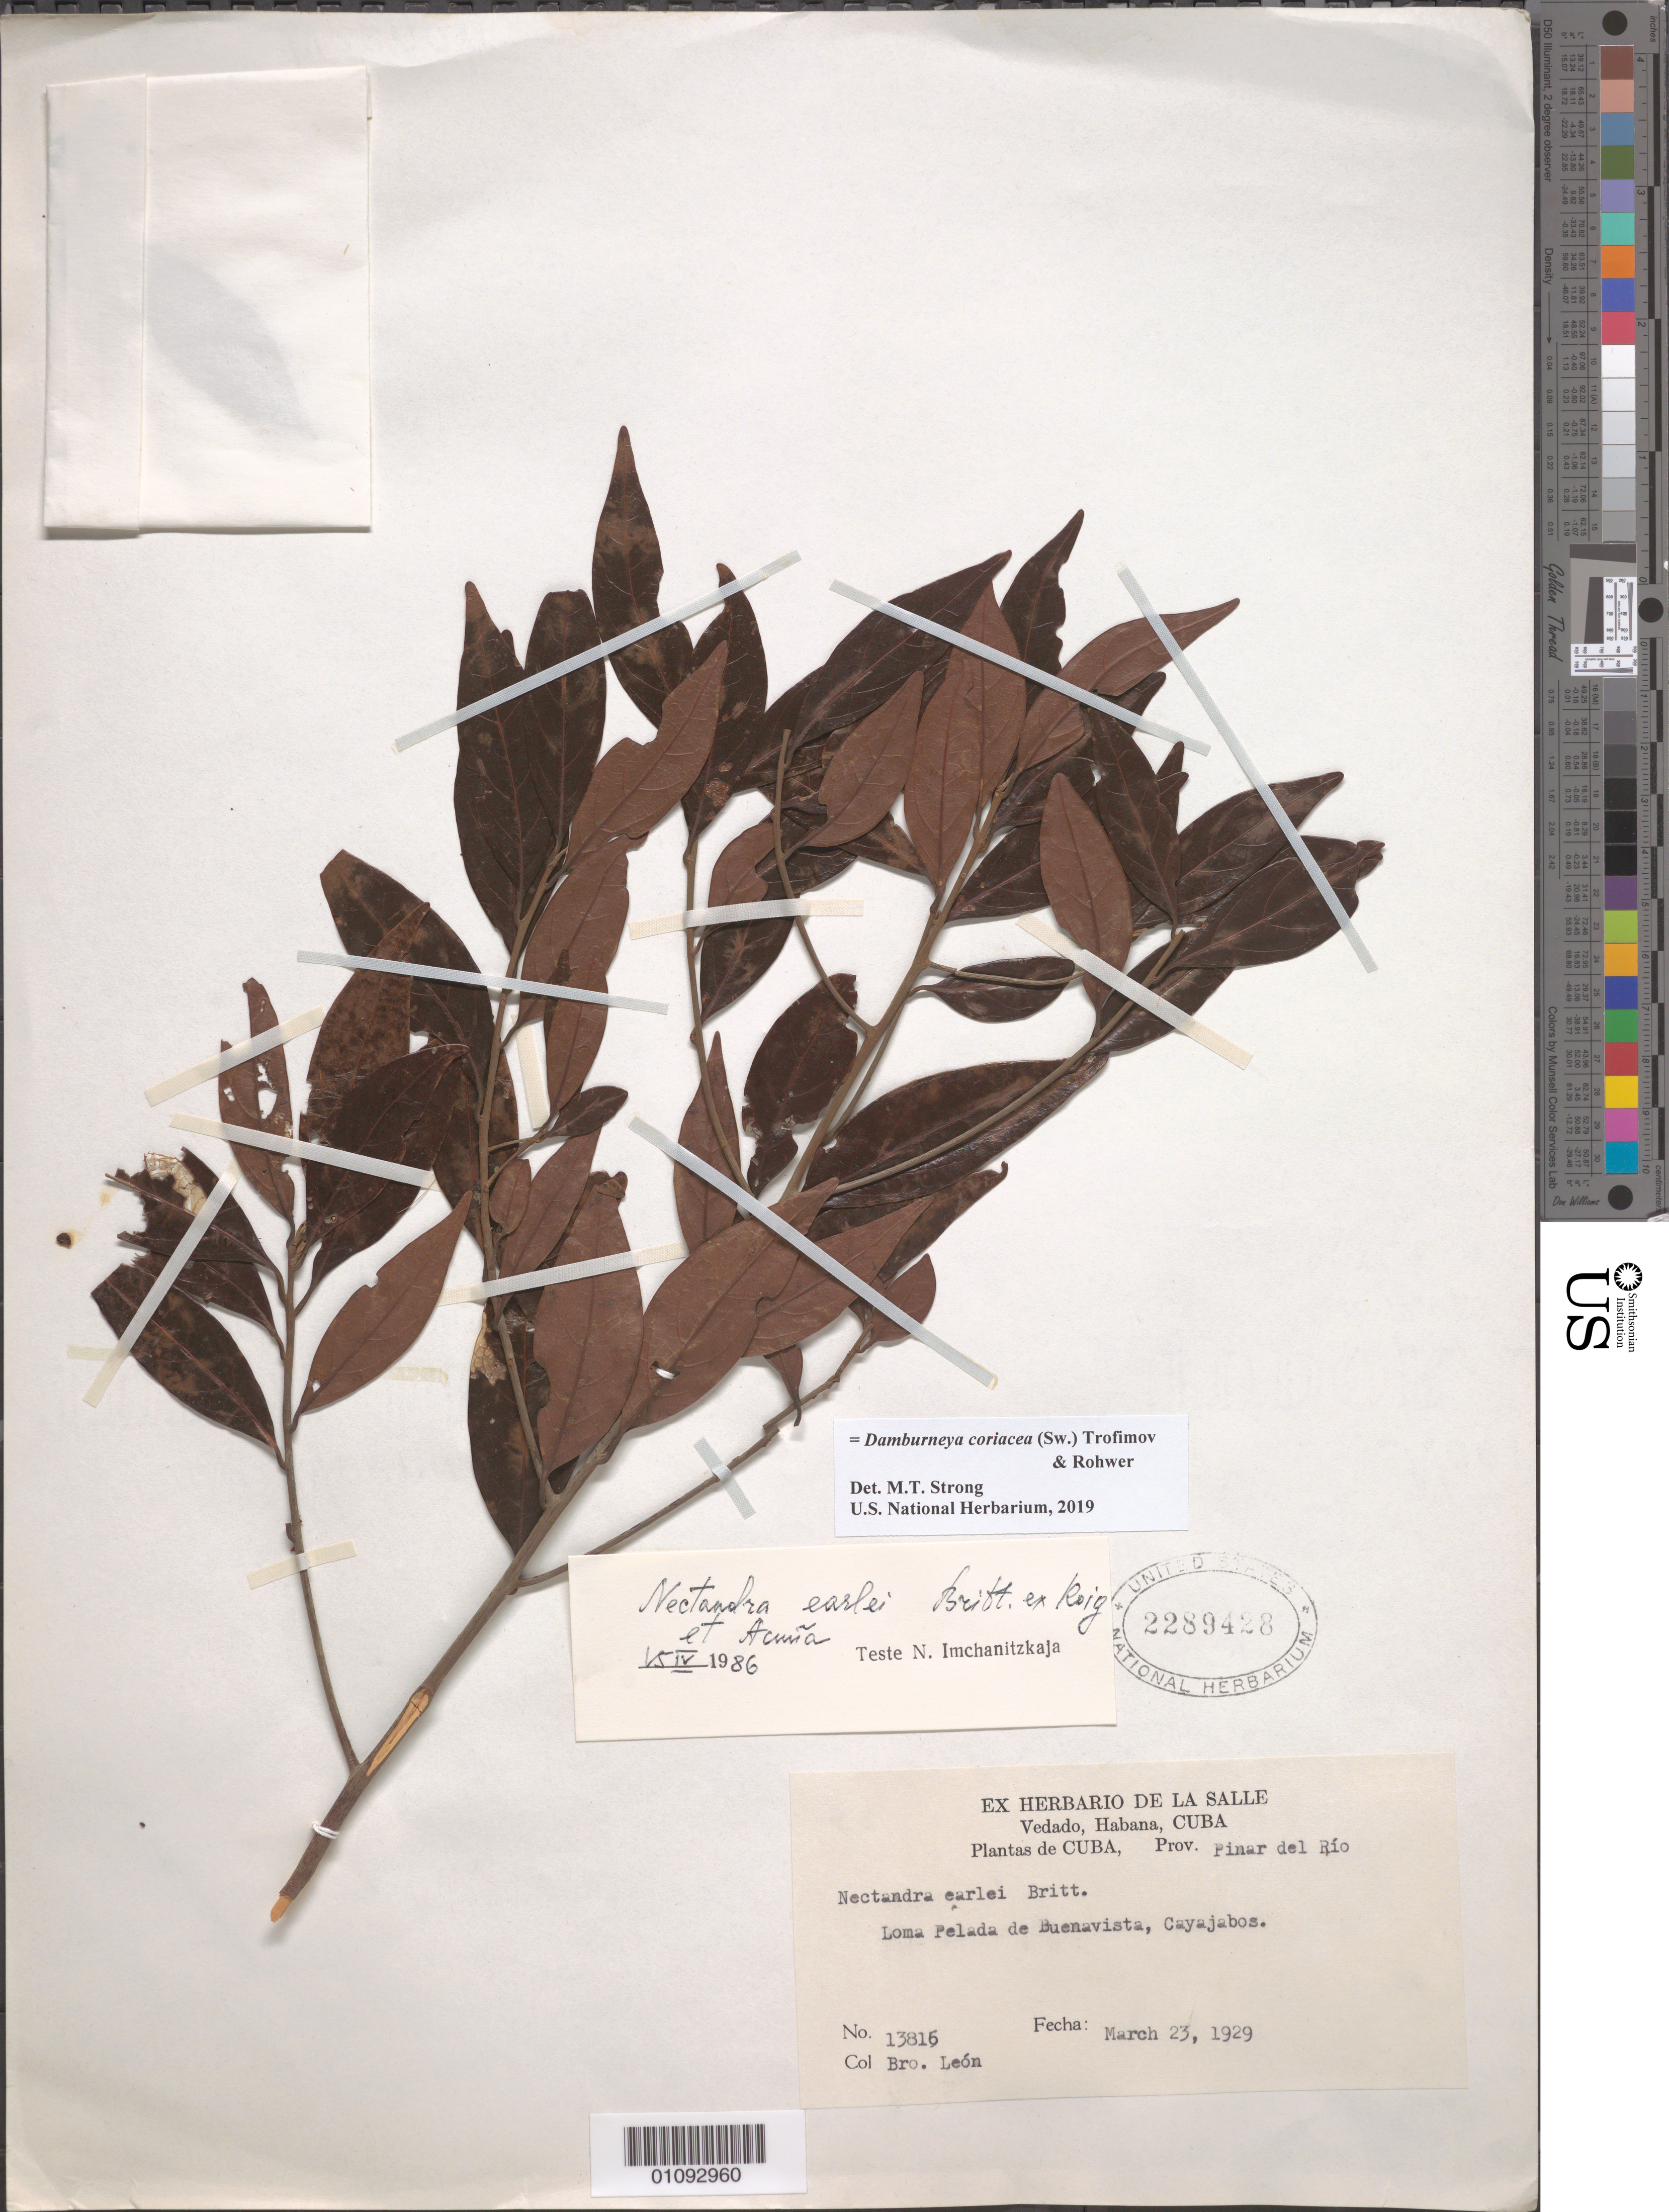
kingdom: Plantae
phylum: Tracheophyta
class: Magnoliopsida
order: Laurales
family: Lauraceae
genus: Nectandra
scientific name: Nectandra earlei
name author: Britton ex Roig & Acuña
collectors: Bro. León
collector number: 13815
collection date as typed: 23 Mar 1929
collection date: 1929-03-23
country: Cuba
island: Cuba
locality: Loma Pelada de buenavista, Cayajabos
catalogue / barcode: US 2289428